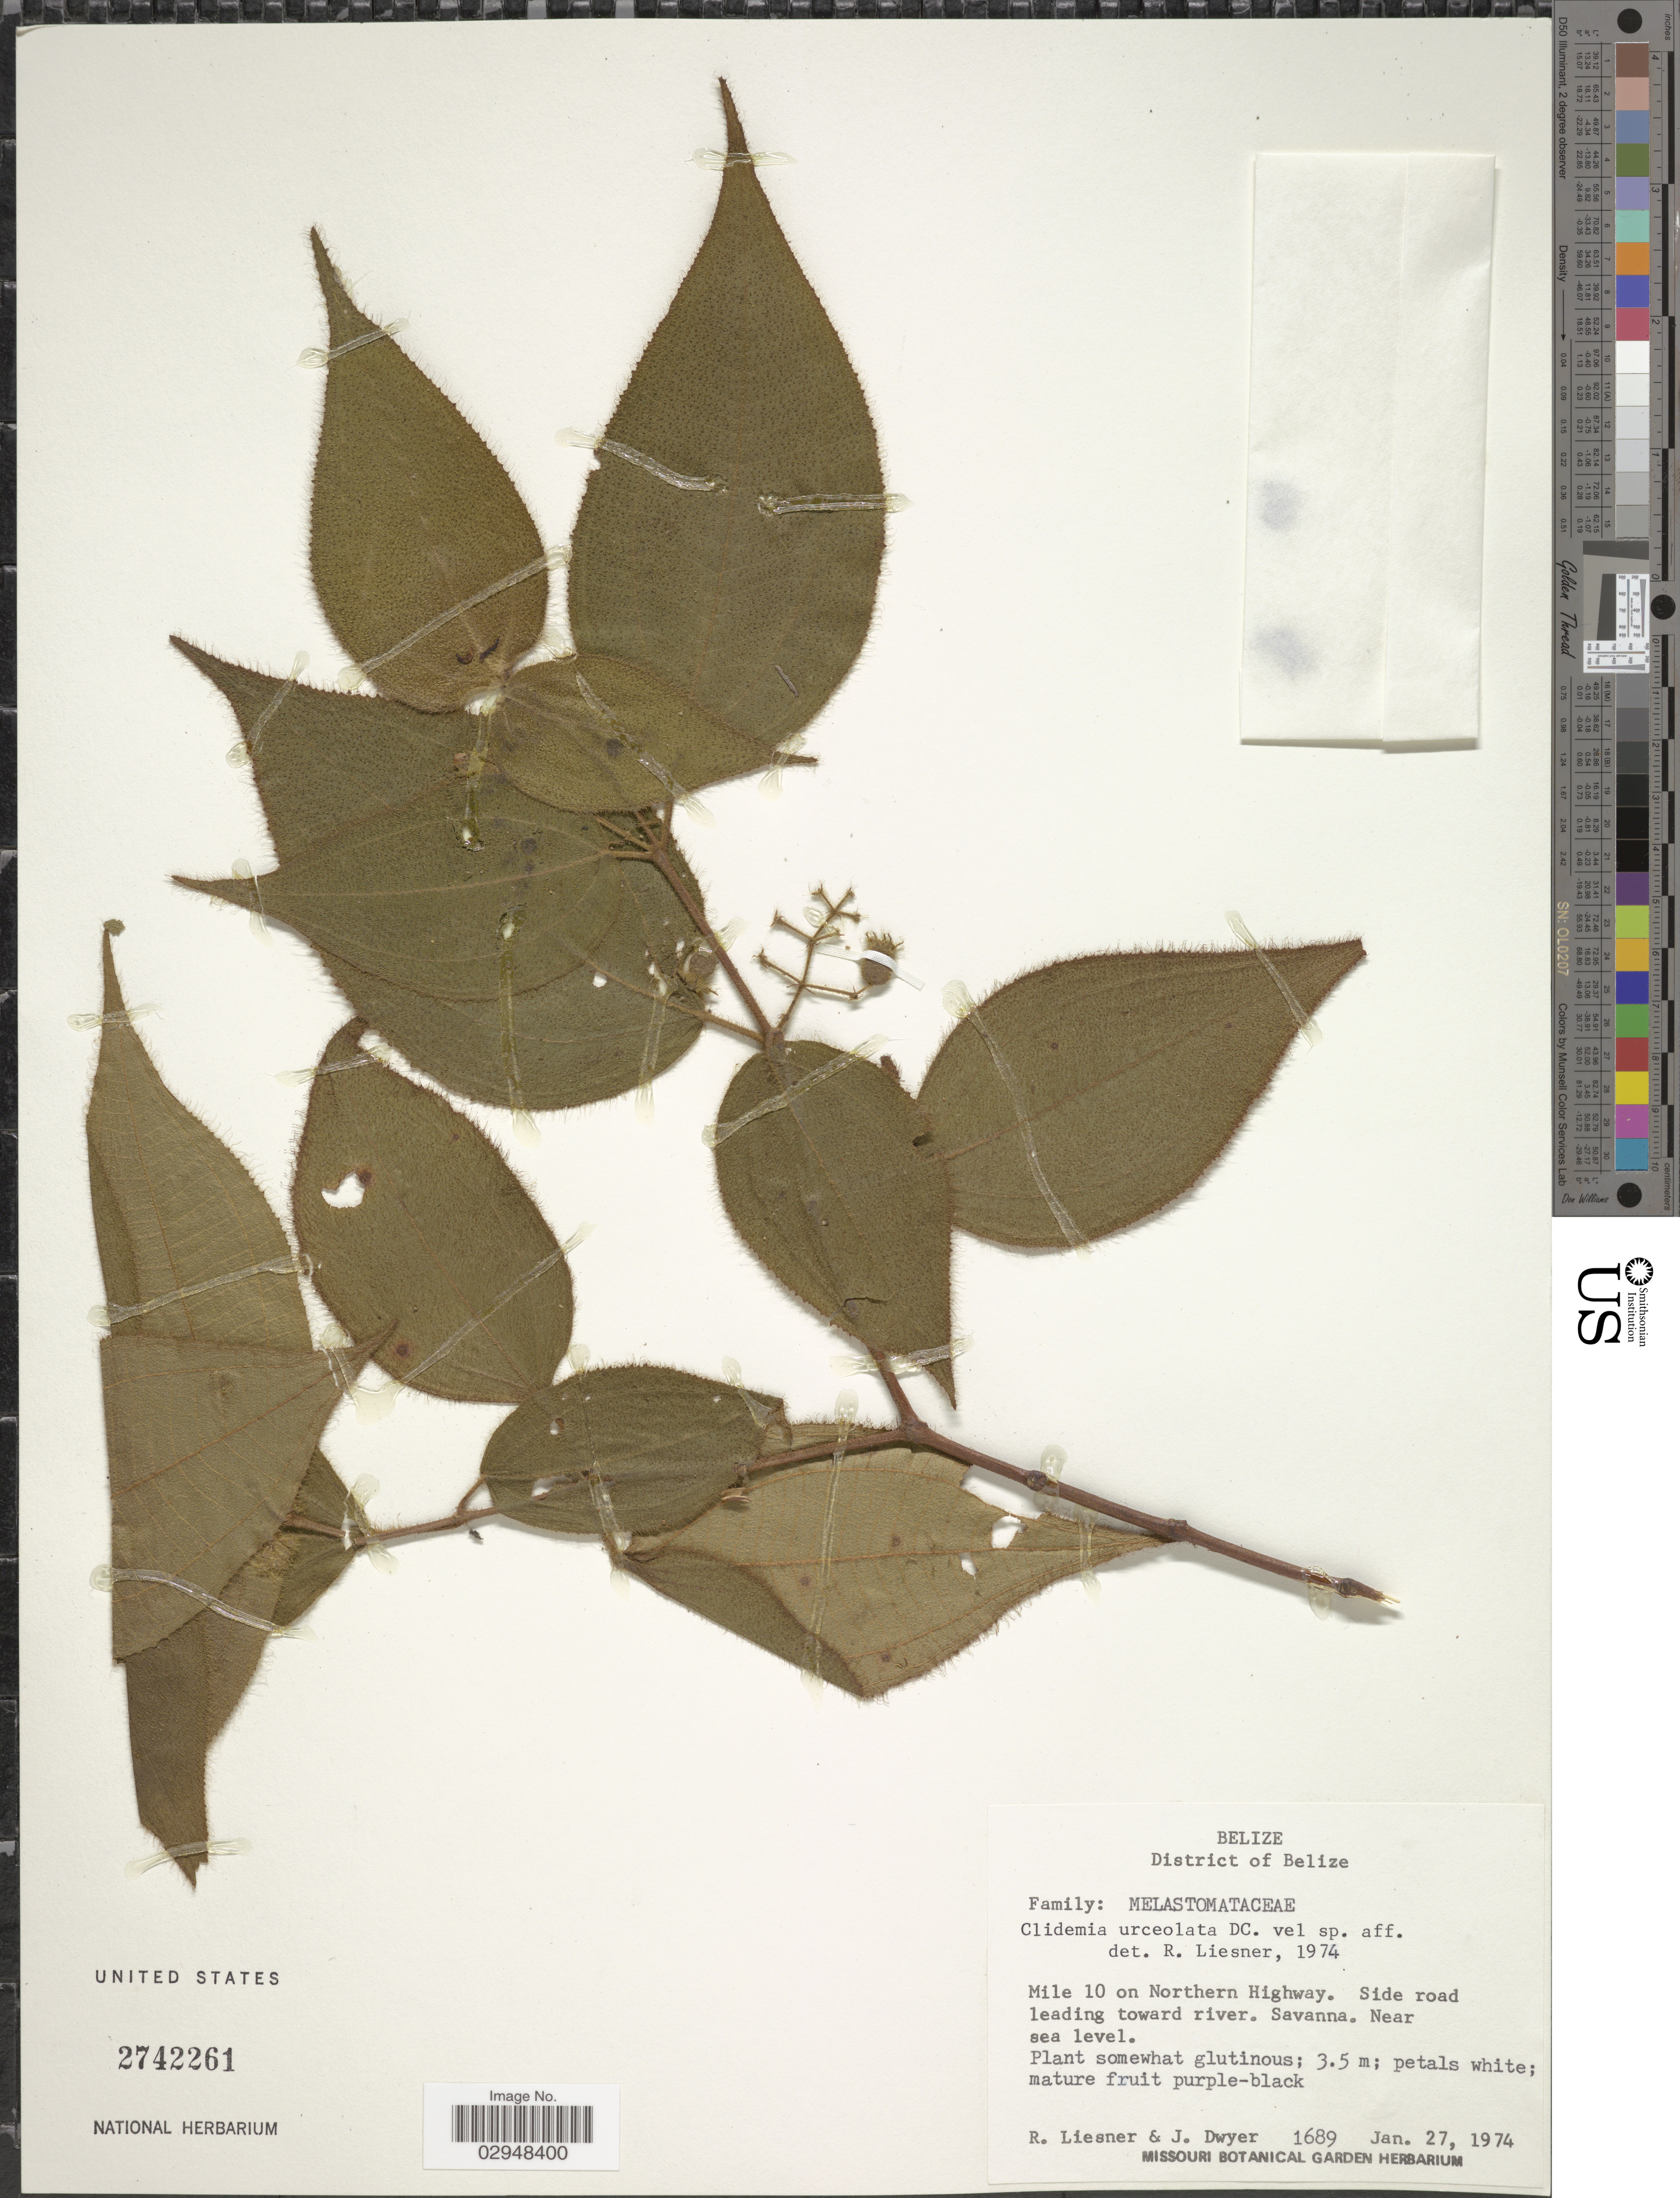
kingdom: Plantae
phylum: Tracheophyta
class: Magnoliopsida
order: Myrtales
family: Melastomataceae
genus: Clidemia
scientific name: Clidemia urceolata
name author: DC.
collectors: R. L. Liesner & J. Dwyer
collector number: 1689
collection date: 1974-01-27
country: Belize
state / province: Belize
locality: District of Belize, Mile 10 on Northern Highway, Side road leading toward river.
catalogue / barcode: US 2742261